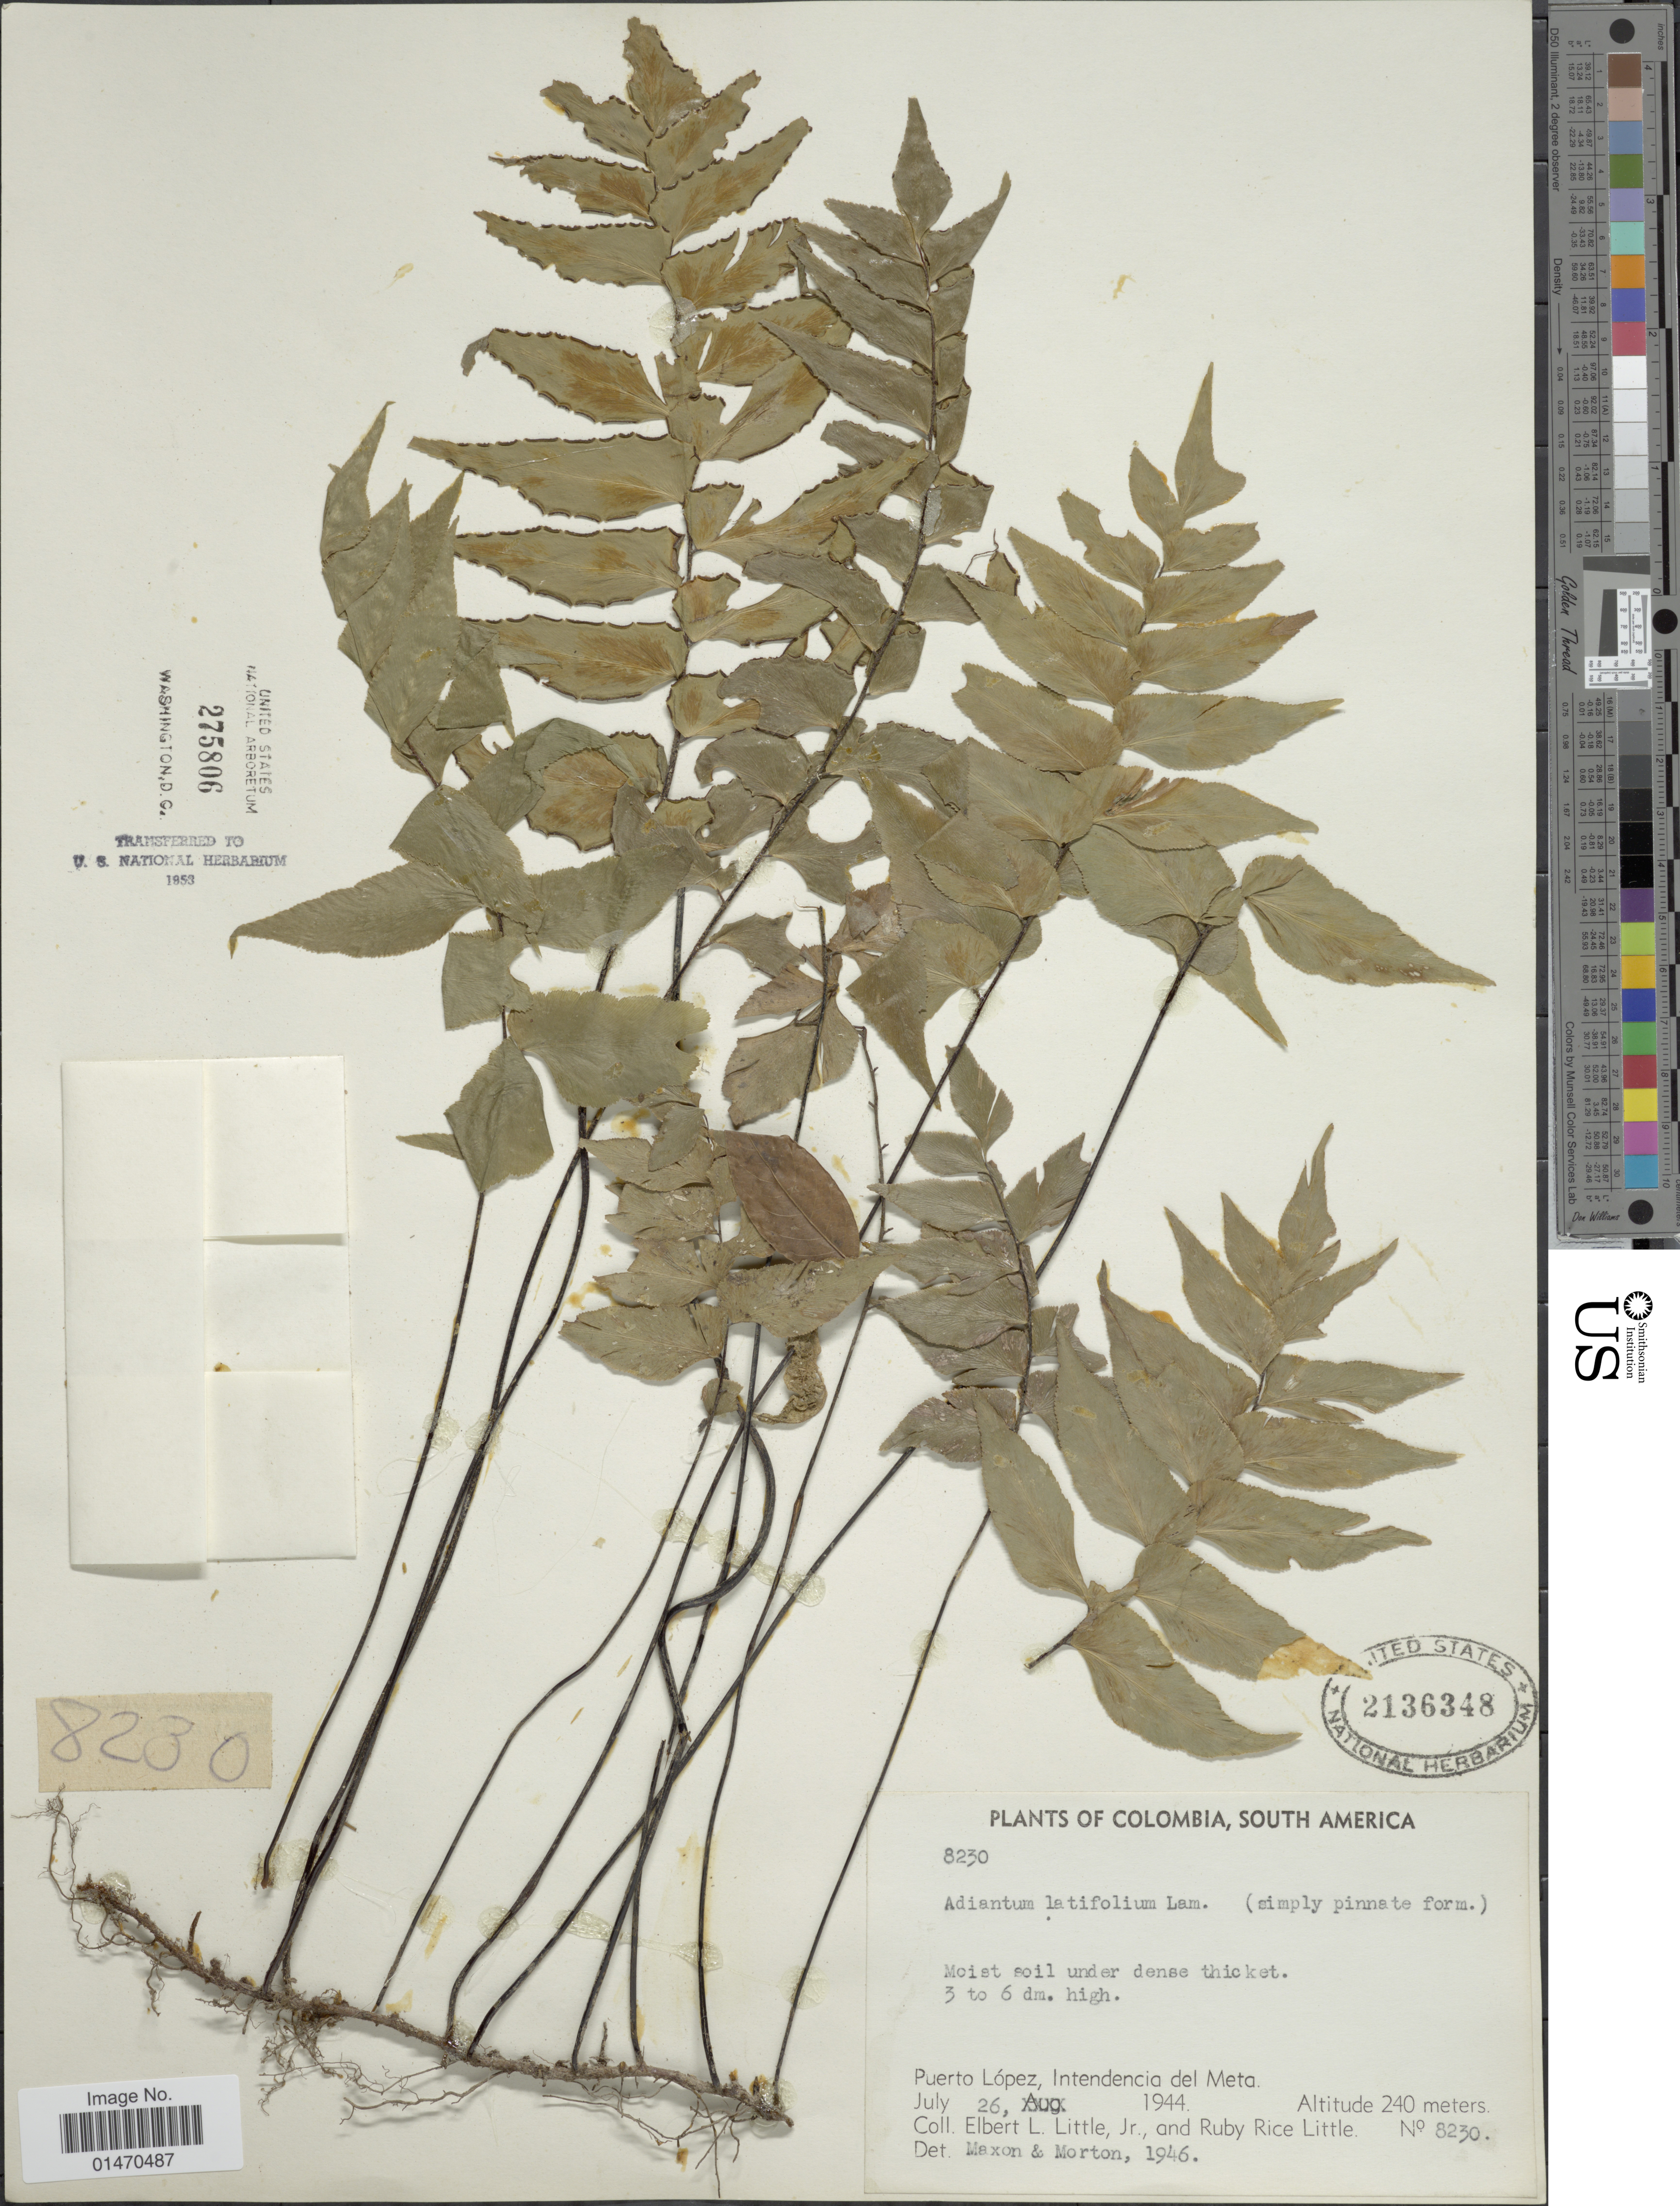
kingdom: Plantae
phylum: Tracheophyta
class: Polypodiopsida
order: Polypodiales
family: Pteridaceae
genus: Adiantum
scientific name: Adiantum latifolium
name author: Lam.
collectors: E. L. Little & R. R. Little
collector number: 8230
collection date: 1944-07-26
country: Colombia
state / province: Meta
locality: Puerto López, Intendencia del Meta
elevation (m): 240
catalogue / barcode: US 2136348